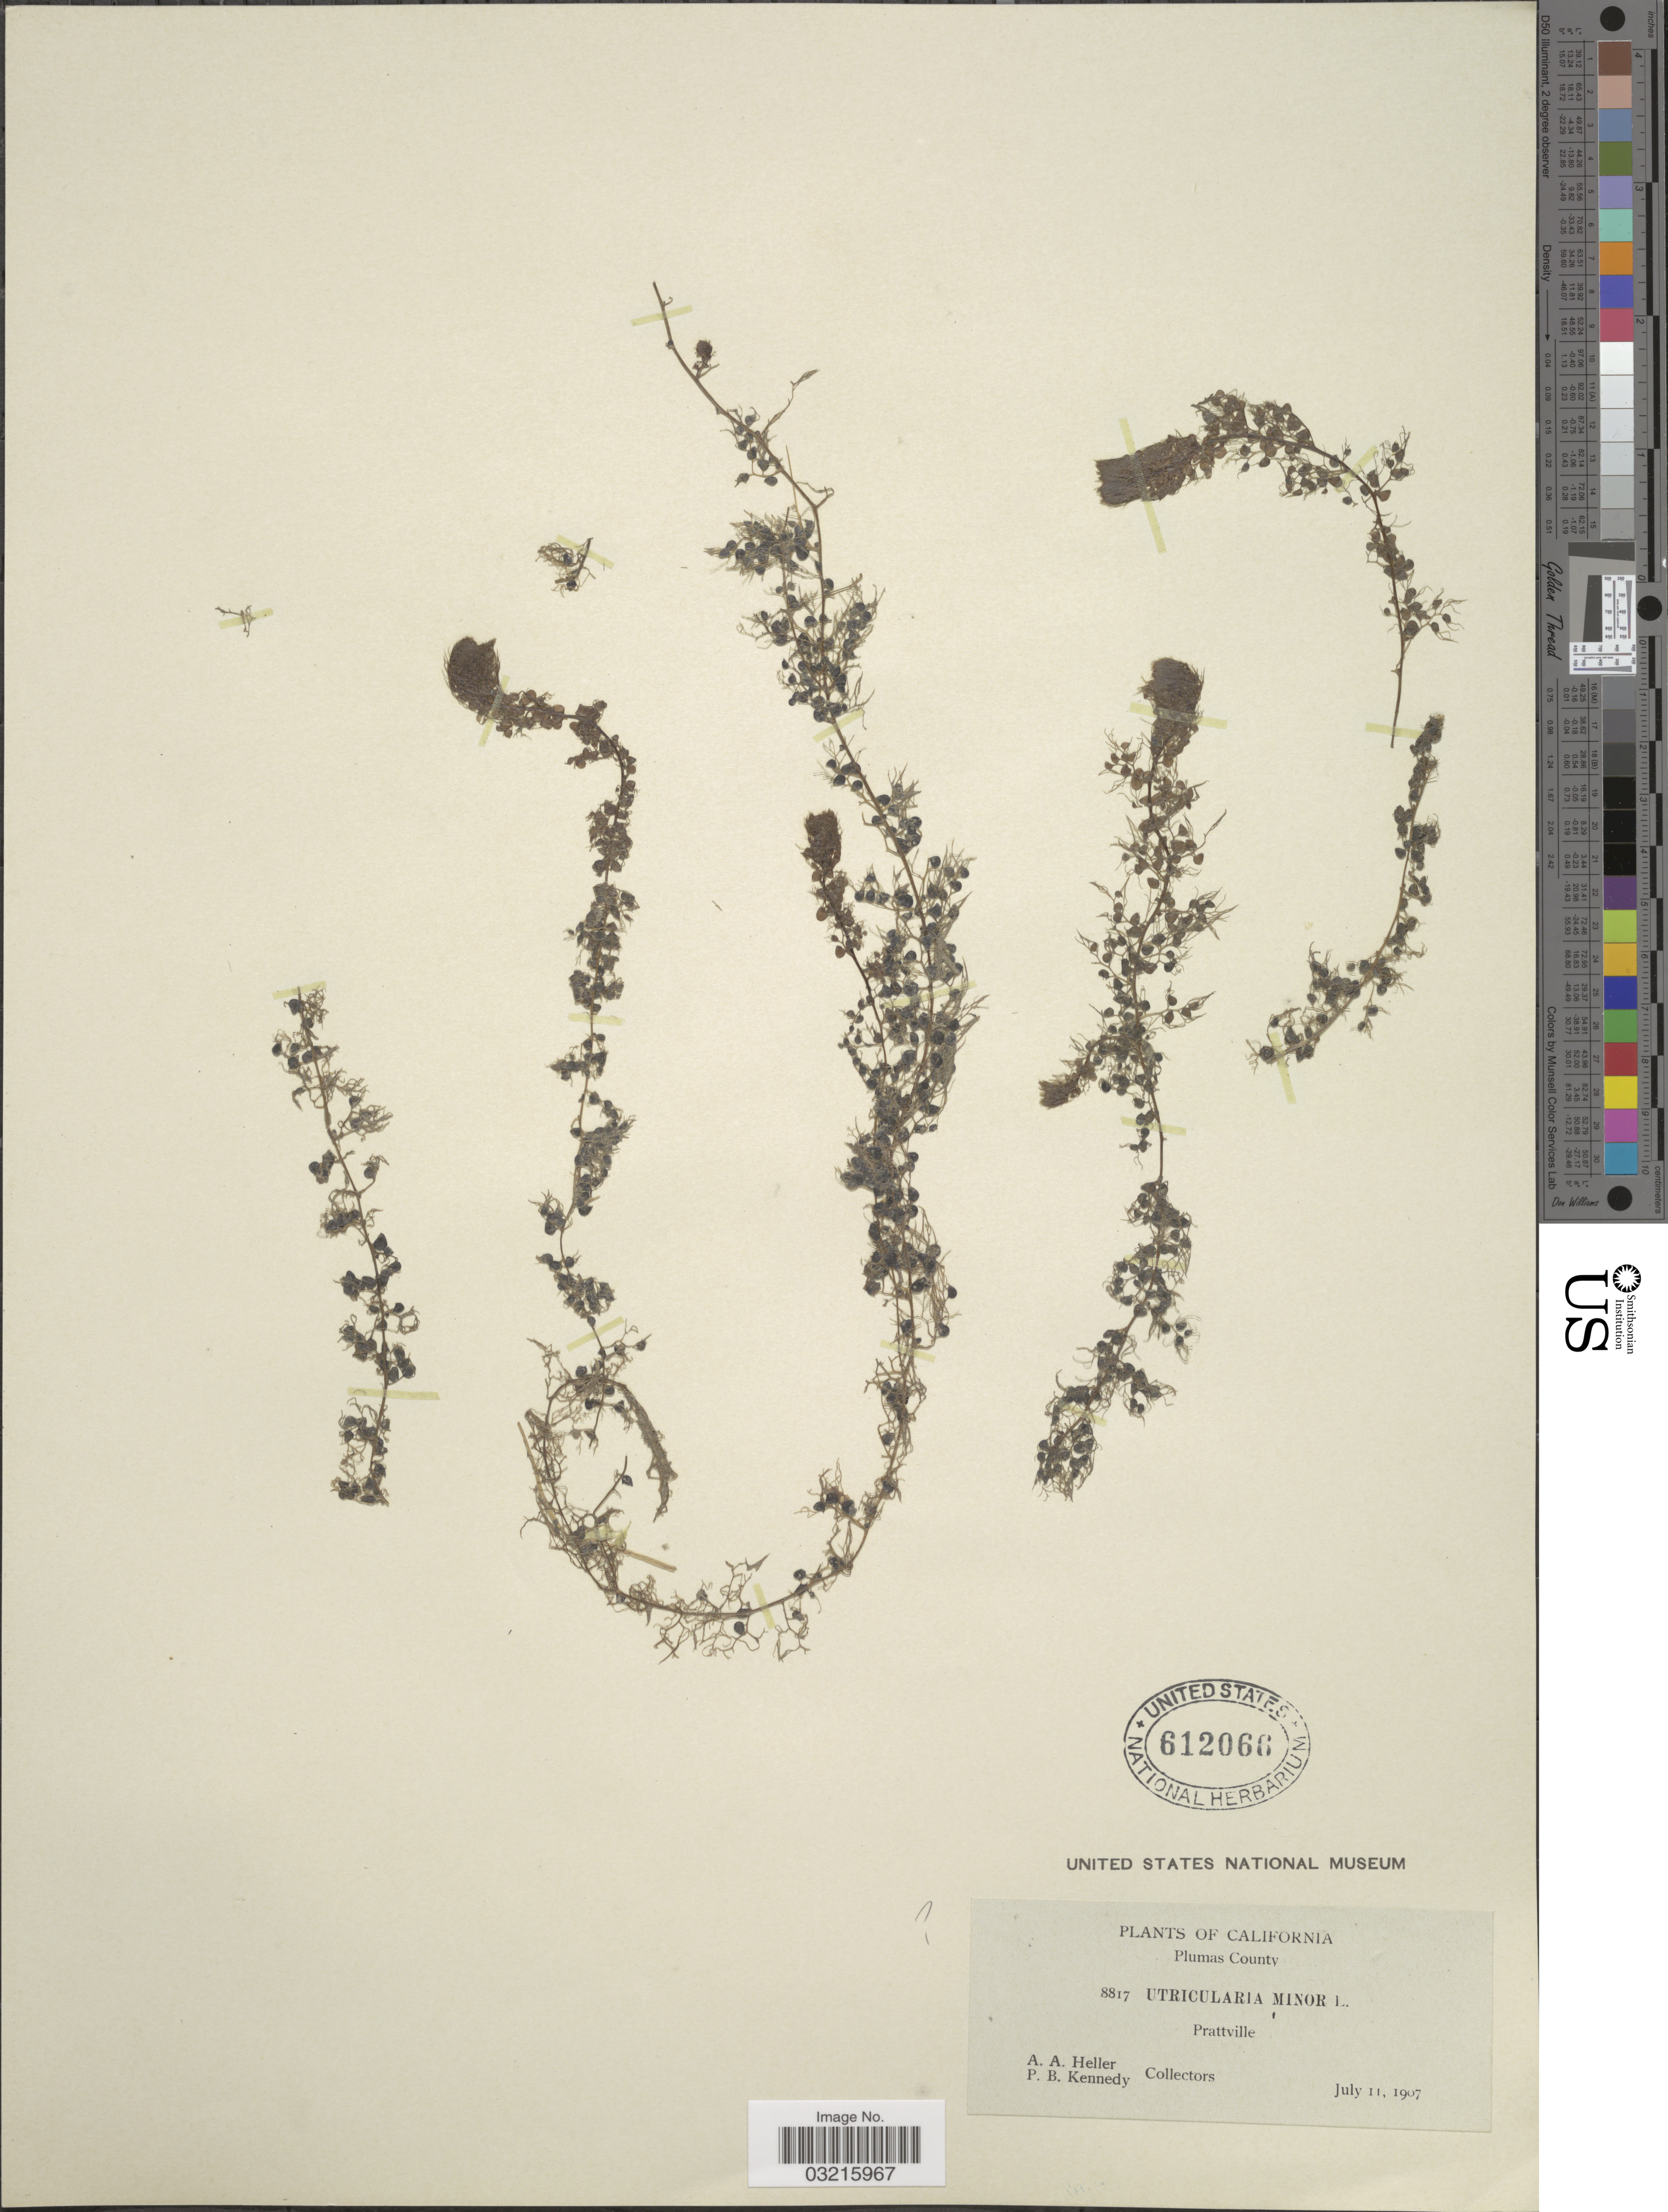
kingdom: Plantae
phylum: Tracheophyta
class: Magnoliopsida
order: Lamiales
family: Lentibulariaceae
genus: Utricularia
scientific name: Utricularia vulgaris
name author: L.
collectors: A. A. Heller & P. B. Kennedy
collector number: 8817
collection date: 1907-07-11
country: United States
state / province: California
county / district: Plumas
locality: Plumas County, Prattville.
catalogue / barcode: US 612066